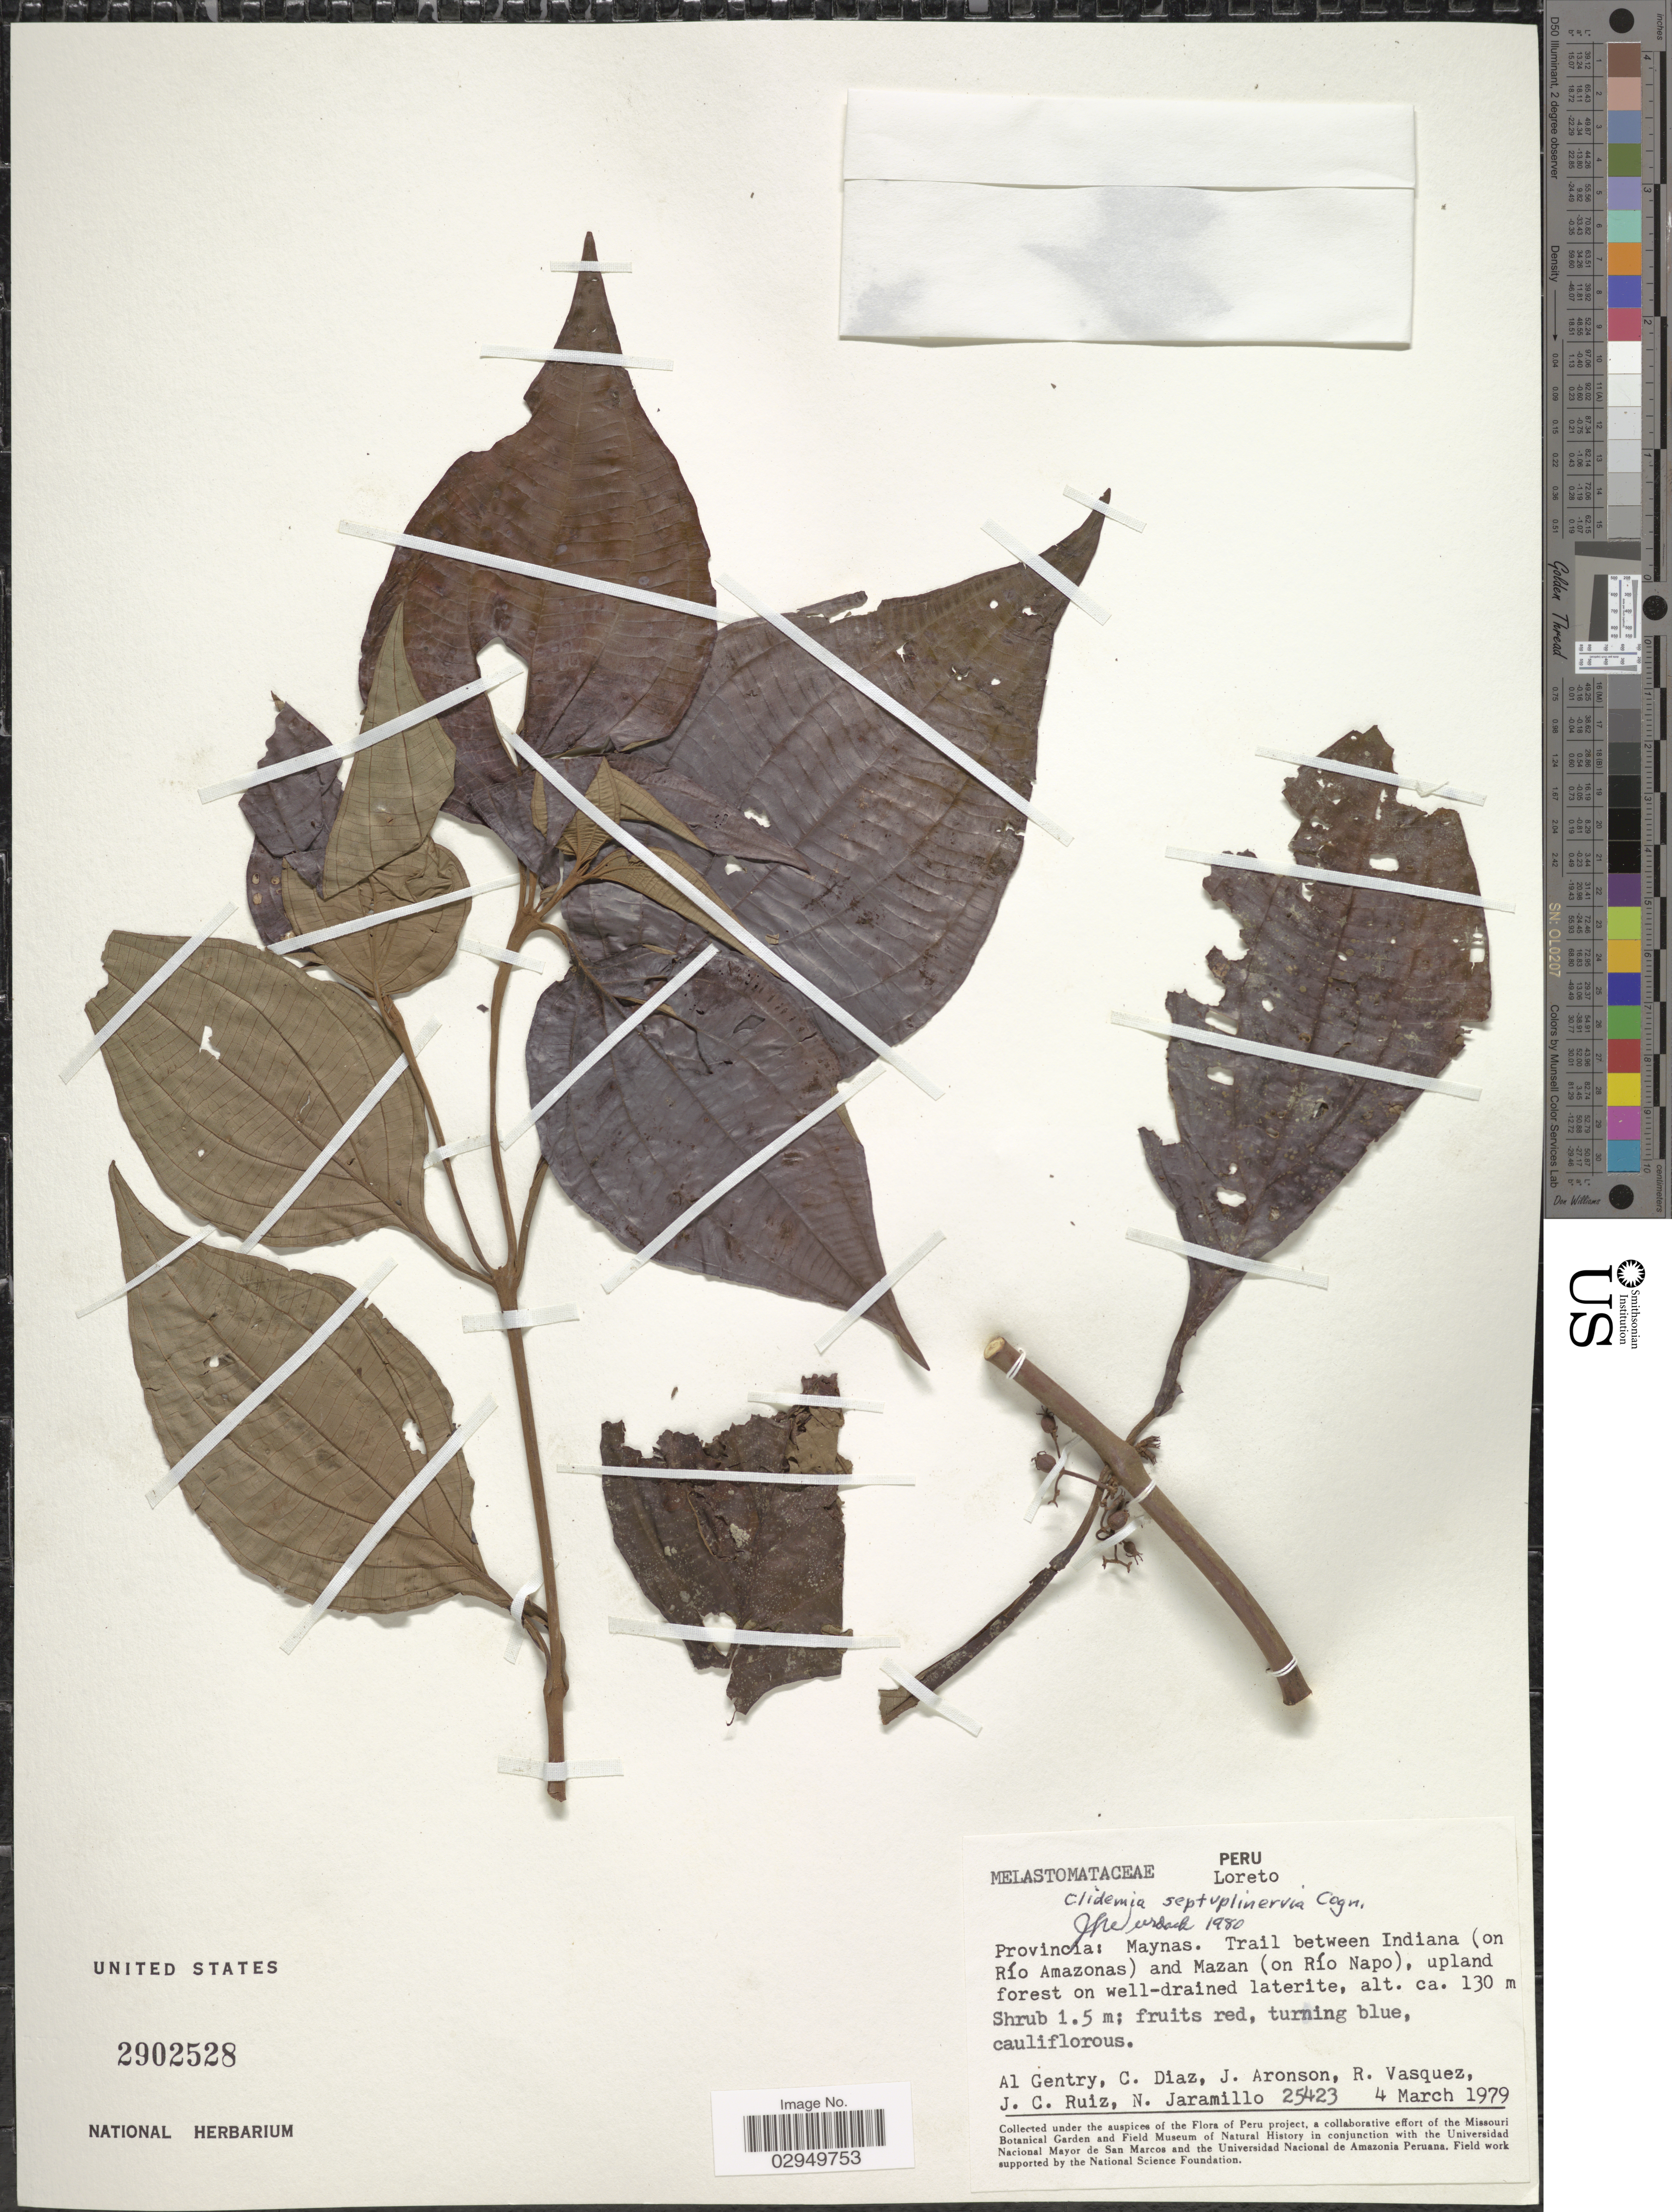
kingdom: Plantae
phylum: Tracheophyta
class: Magnoliopsida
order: Myrtales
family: Melastomataceae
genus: Clidemia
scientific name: Clidemia septuplinervia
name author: Cogn.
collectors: A. H. Gentry, C. Díaz, J. Aronson, R. Vasquez & et al.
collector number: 25423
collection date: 1979-03-04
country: Peru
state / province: Loreto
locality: Provincia: Maynas. Trail between Indiana (on Río Amazonas) and Mazan (on Río Napo).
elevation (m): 130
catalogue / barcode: US 2902528